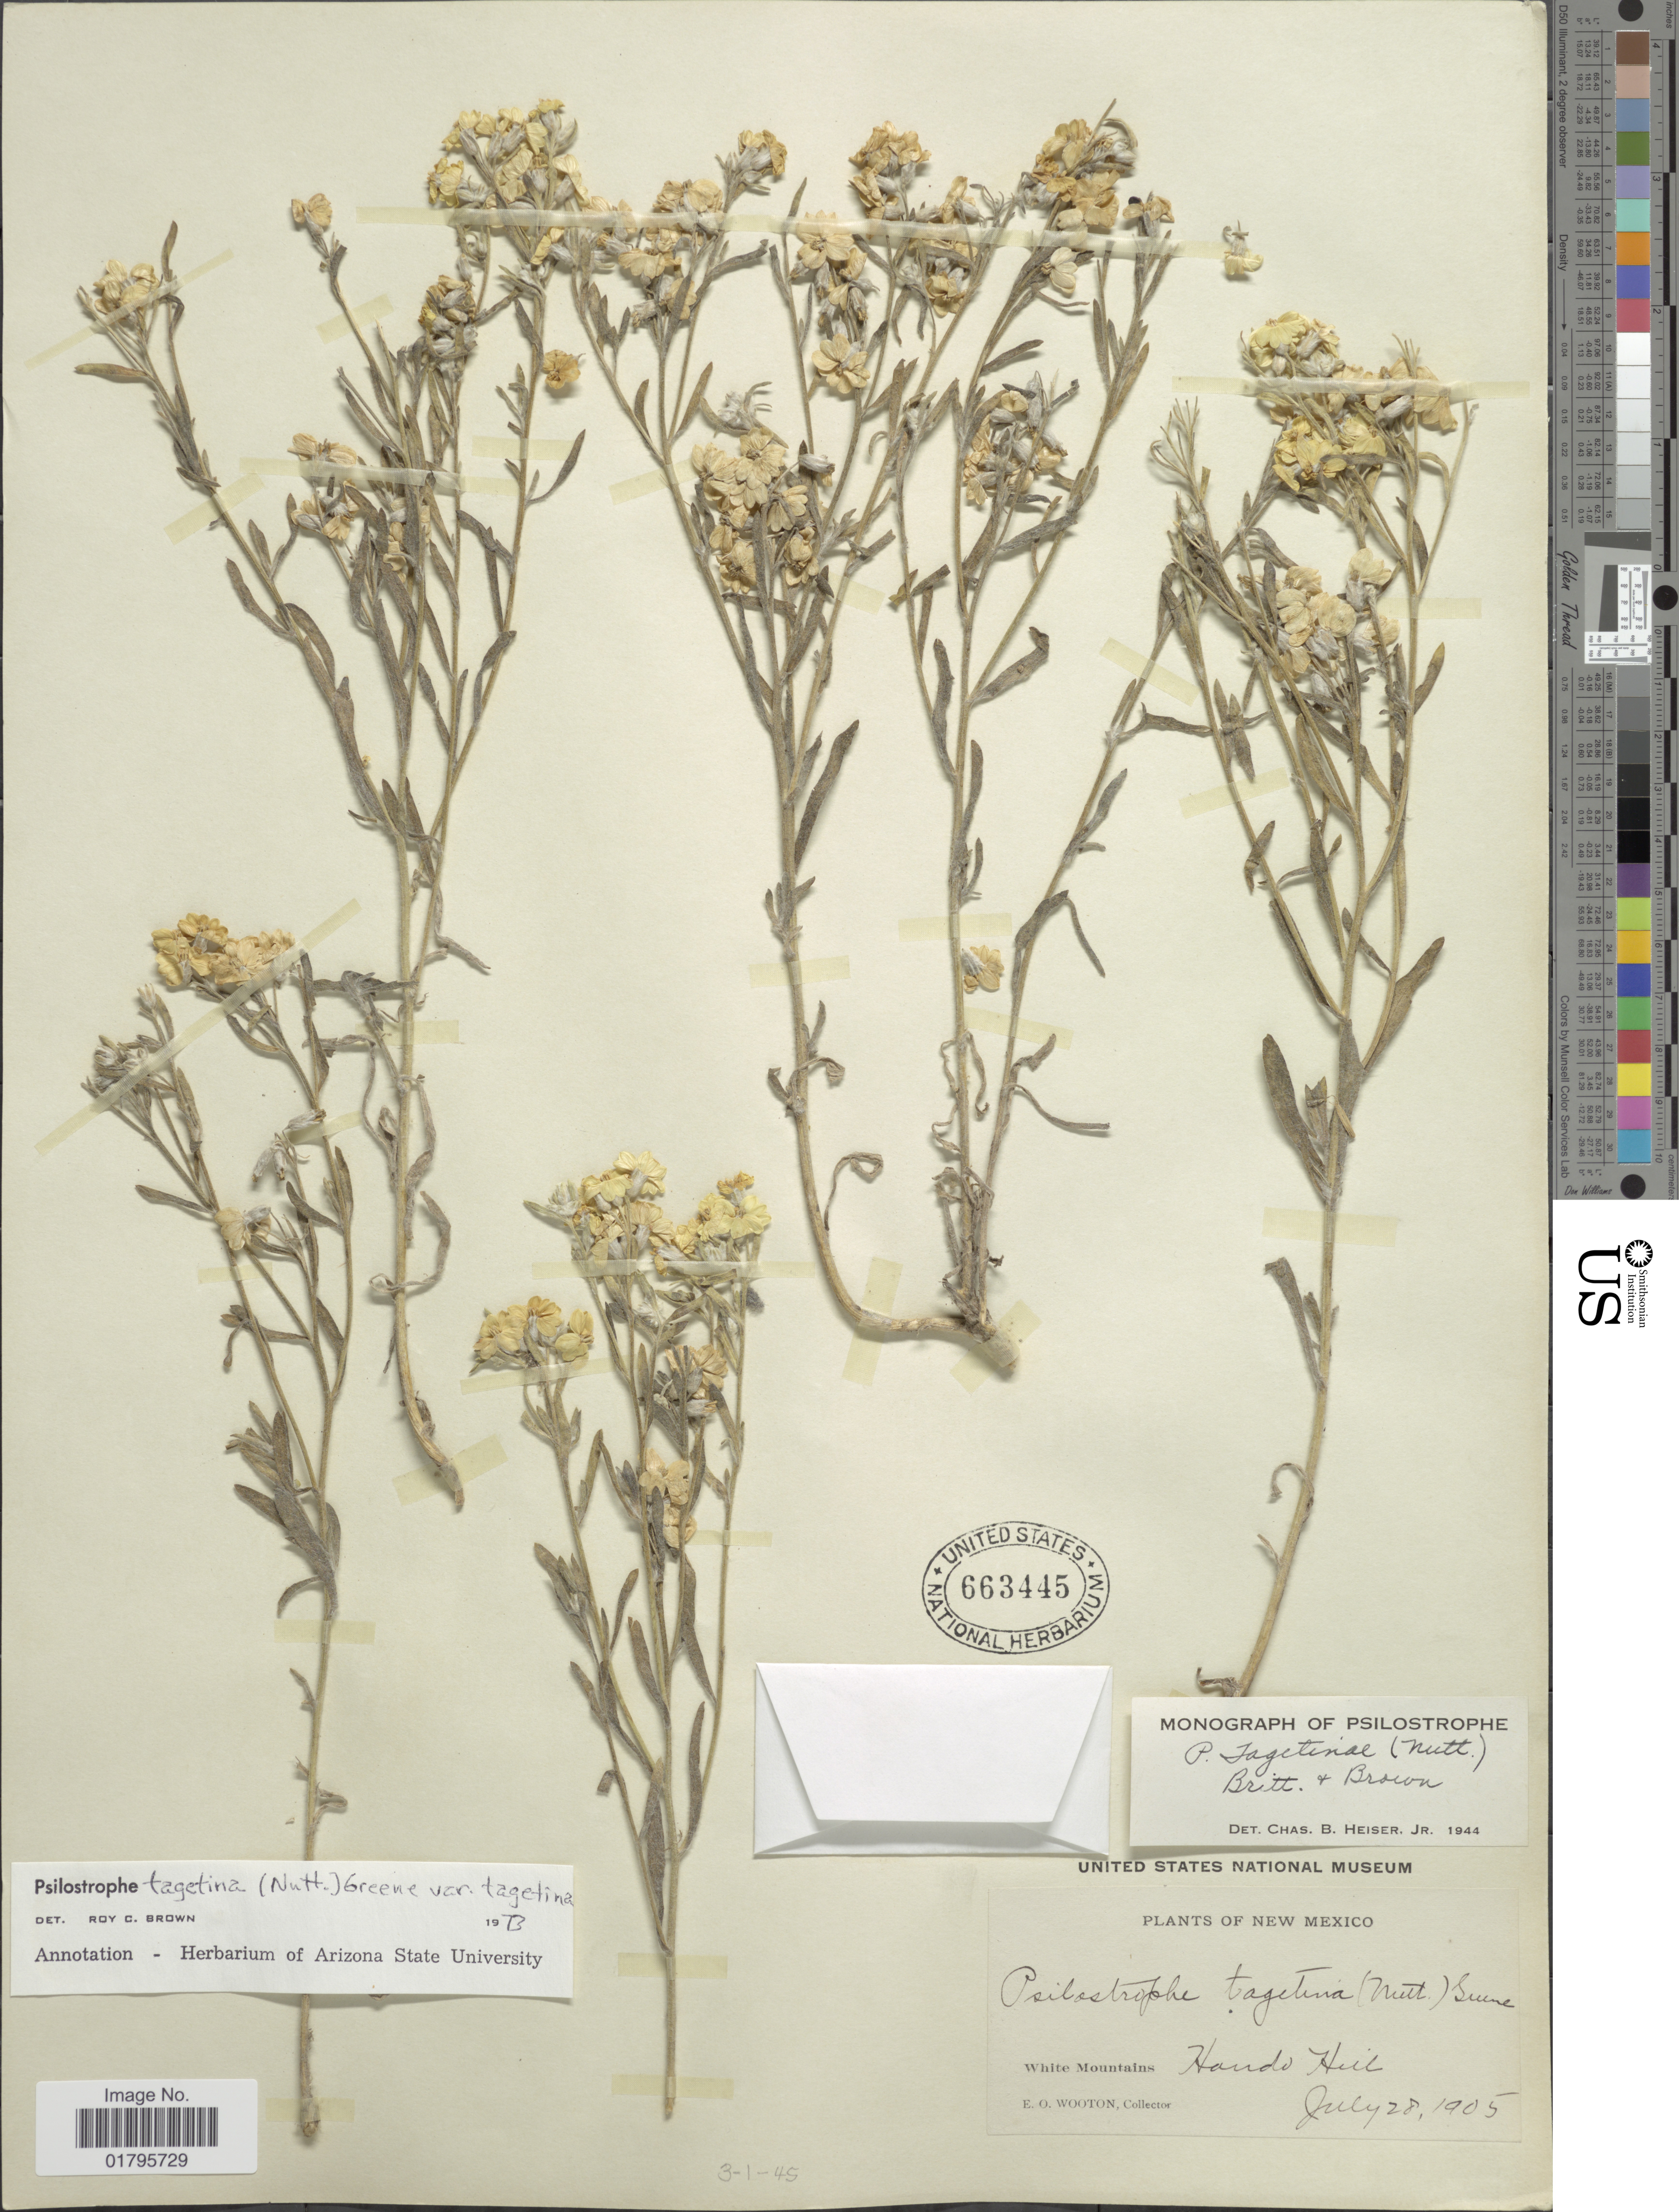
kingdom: Plantae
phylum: Tracheophyta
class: Magnoliopsida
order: Asterales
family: Asteraceae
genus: Psilostrophe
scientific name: Psilostrophe tagetina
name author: (Nutt.) Greene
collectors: E. O. Wooton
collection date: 1905-07-28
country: United States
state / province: New Mexico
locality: White Mountains, Hondo Hill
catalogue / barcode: US 663445